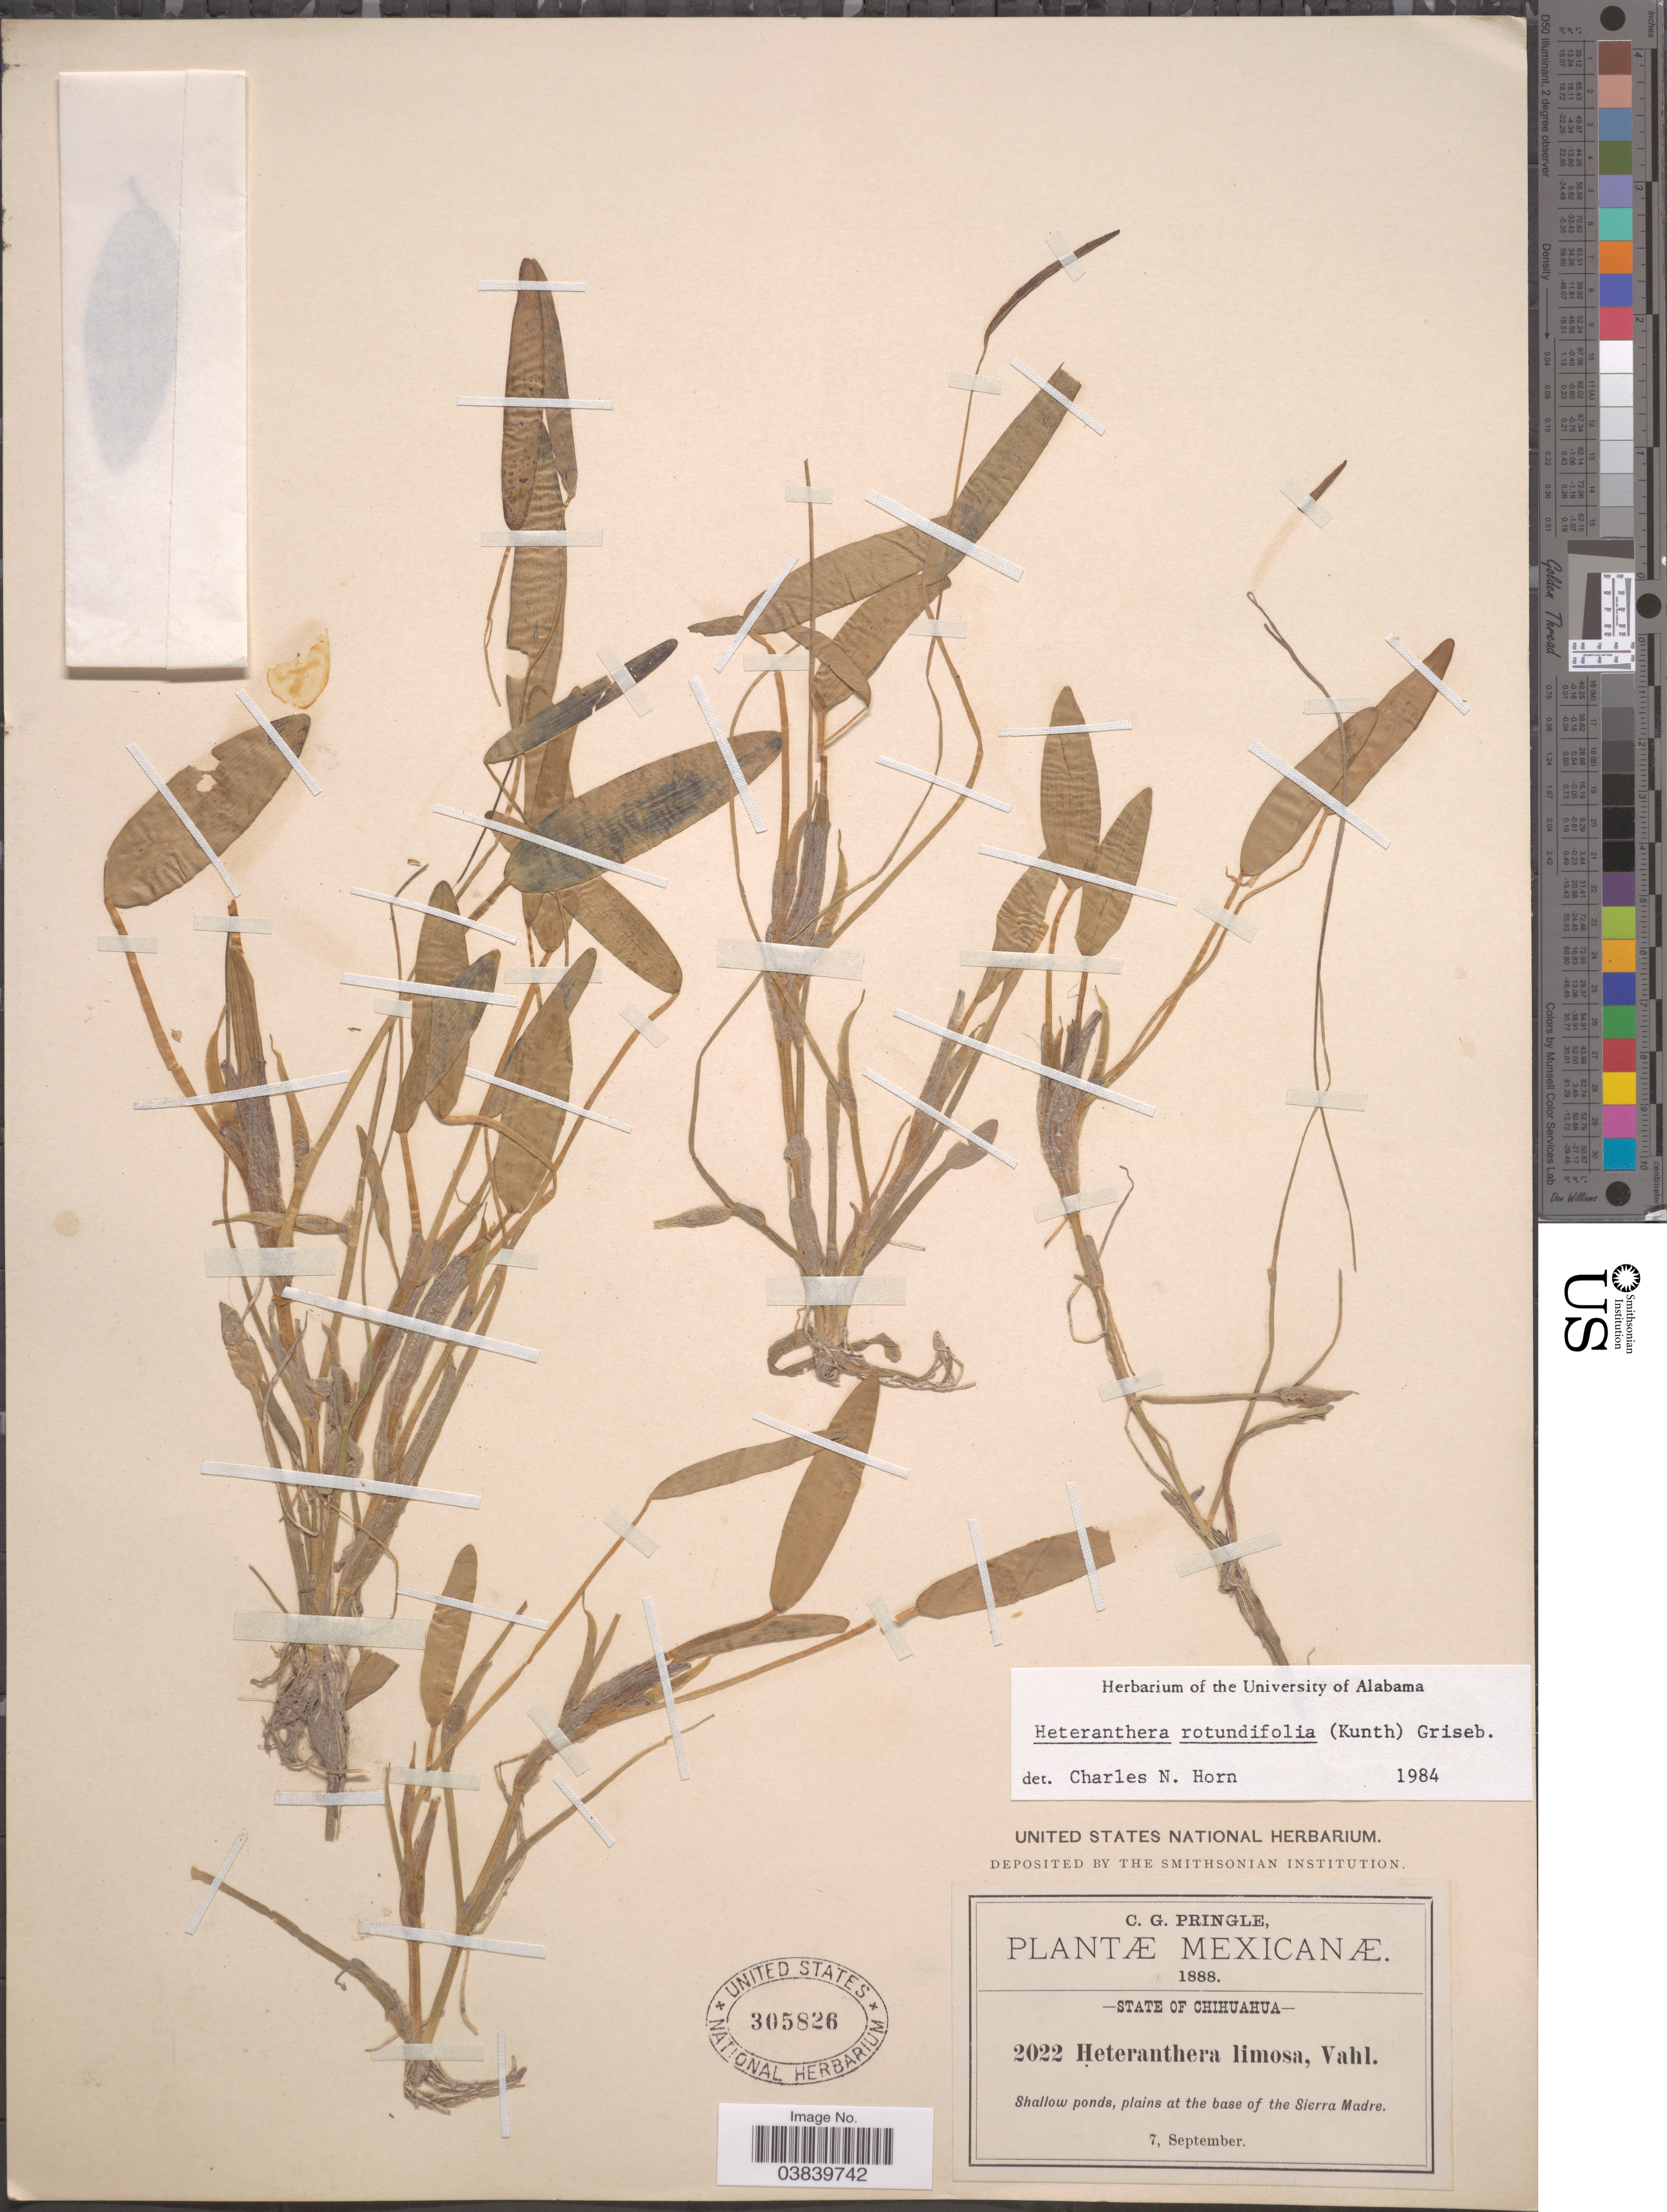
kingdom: Plantae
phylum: Tracheophyta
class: Liliopsida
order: Commelinales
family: Pontederiaceae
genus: Heteranthera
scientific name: Heteranthera rotundifolia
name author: (Kunth) Griseb.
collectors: C. G. Pringle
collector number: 2022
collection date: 1888-09-07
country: Mexico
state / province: Chihuahua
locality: Shallow ponds, plains at the base of the Sierra Madre.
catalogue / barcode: US 305826